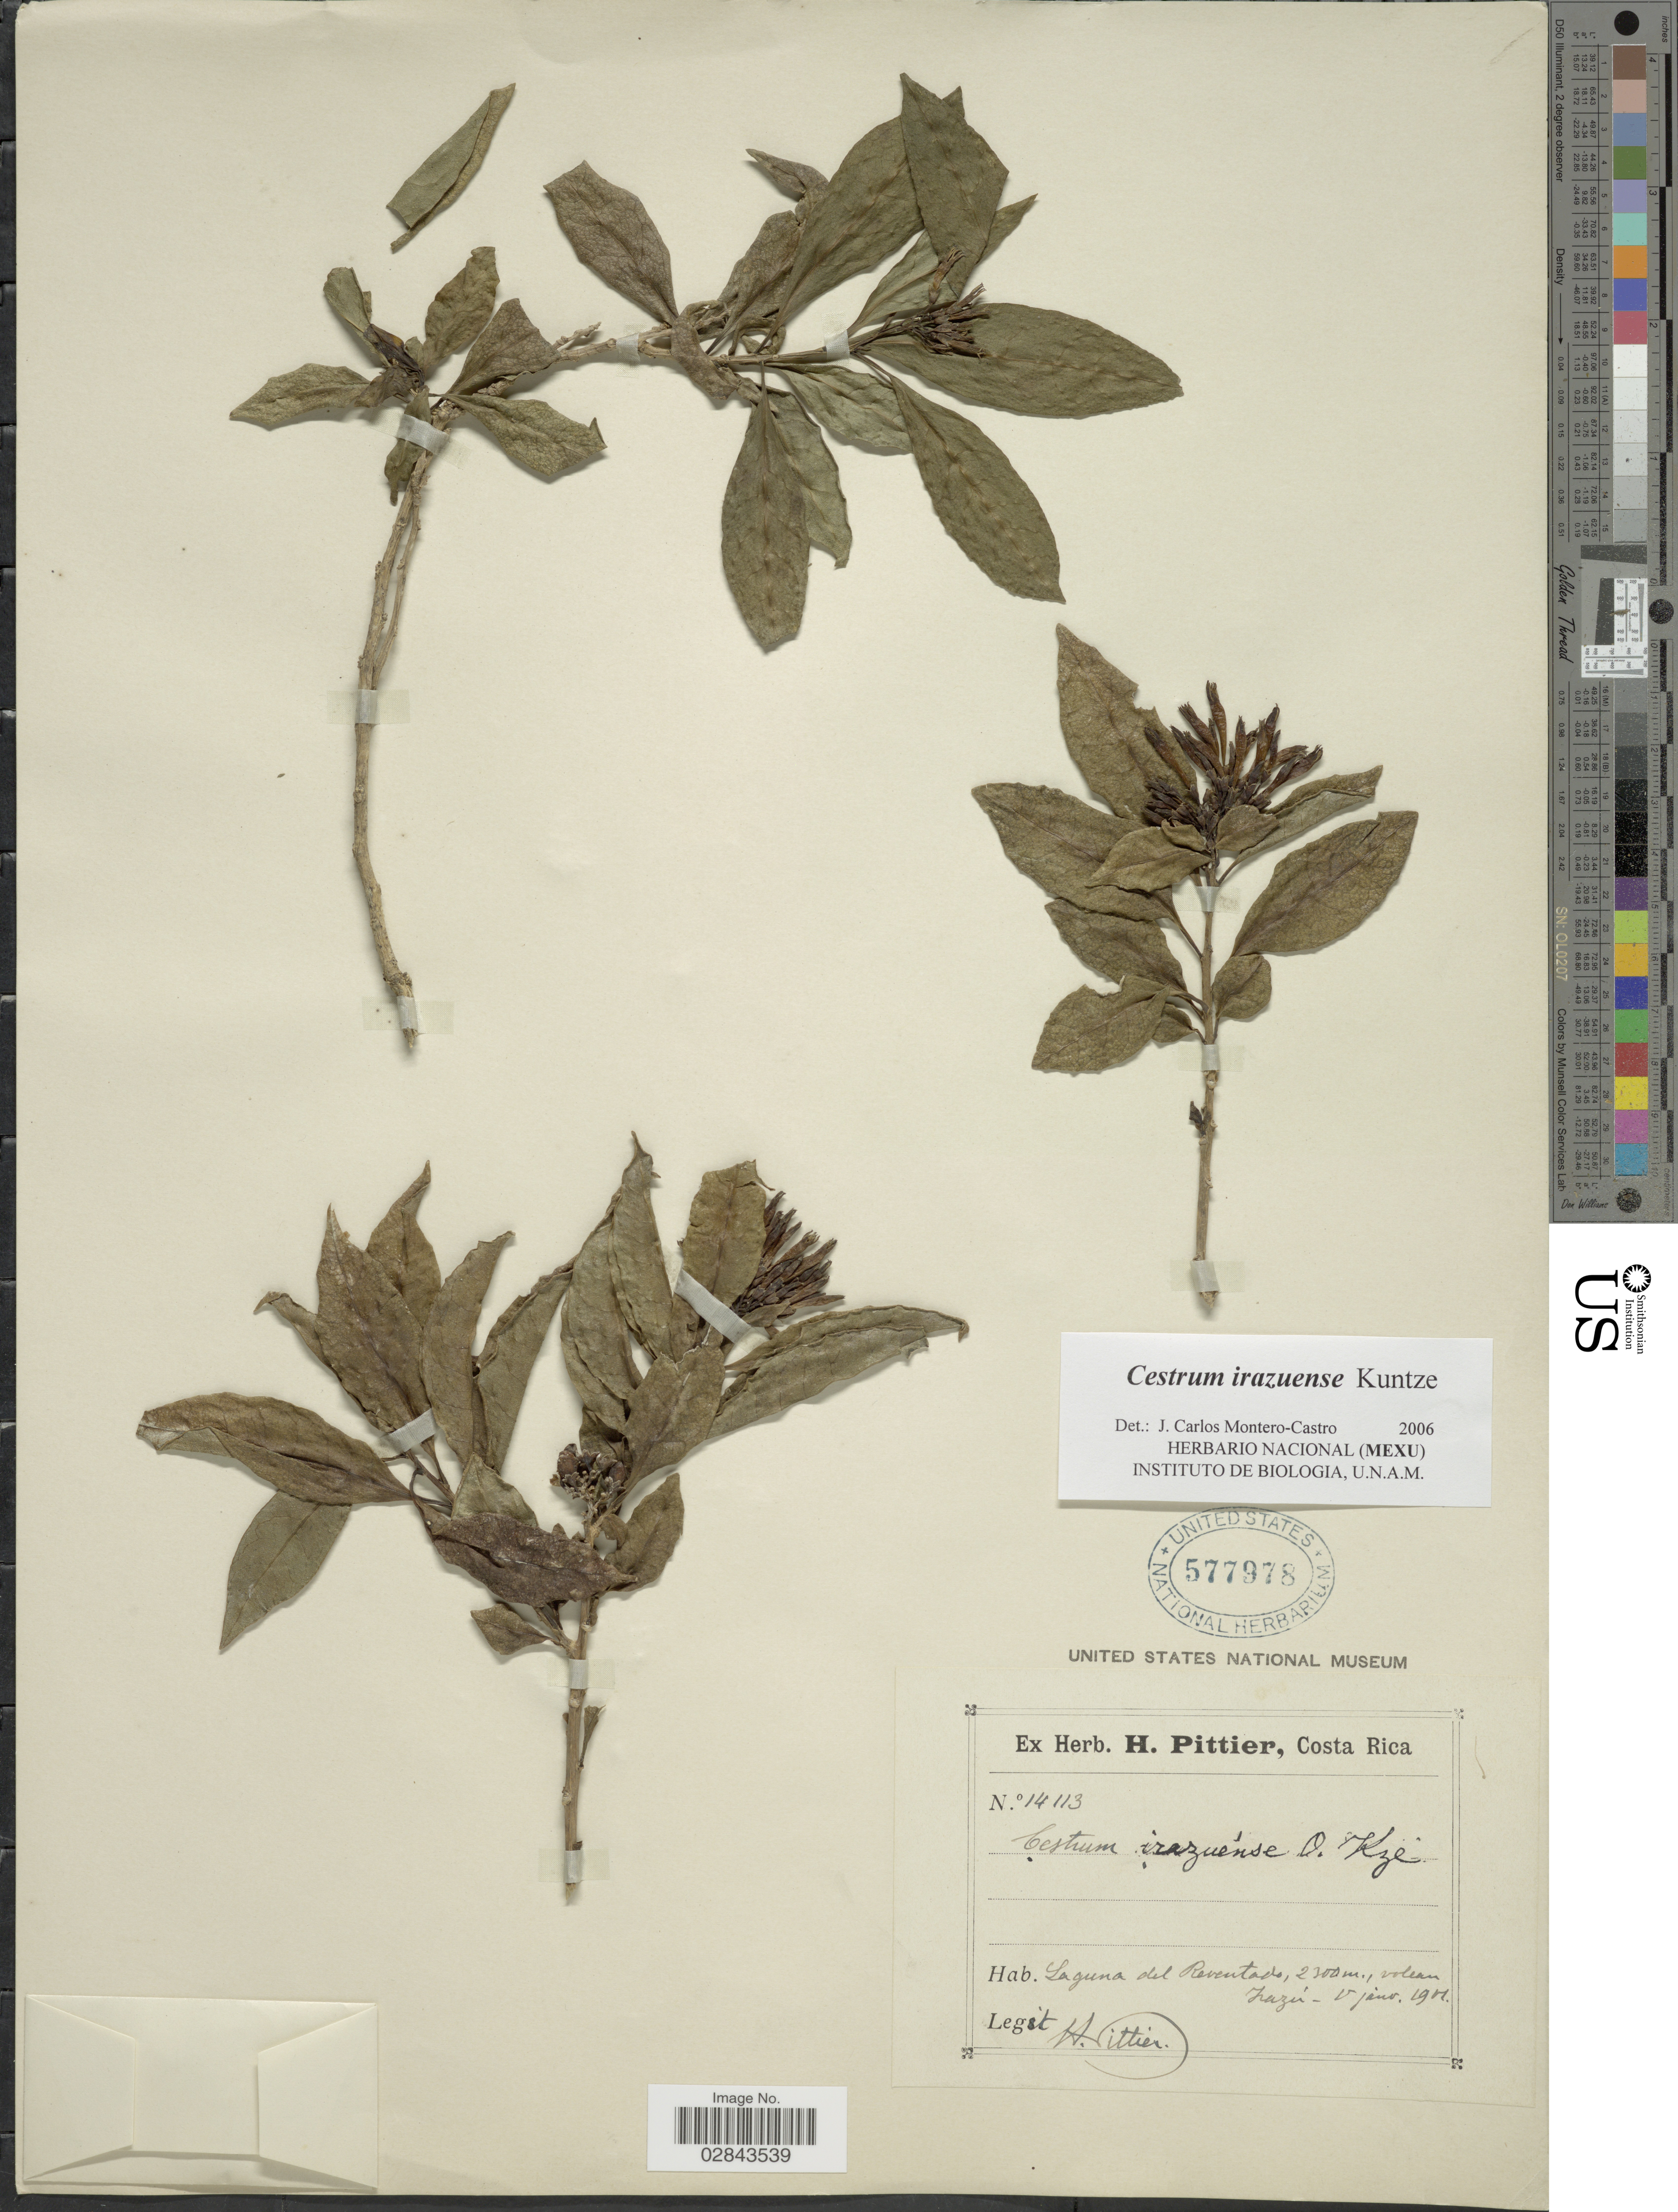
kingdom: Plantae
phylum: Tracheophyta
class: Magnoliopsida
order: Solanales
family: Solanaceae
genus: Cestrum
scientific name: Cestrum irazuense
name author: Kuntze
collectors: H. F. Pittier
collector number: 14113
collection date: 1901-01-05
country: Costa Rica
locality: Laguna del Reventado, volcan Irazú.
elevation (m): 2300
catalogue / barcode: US 577978